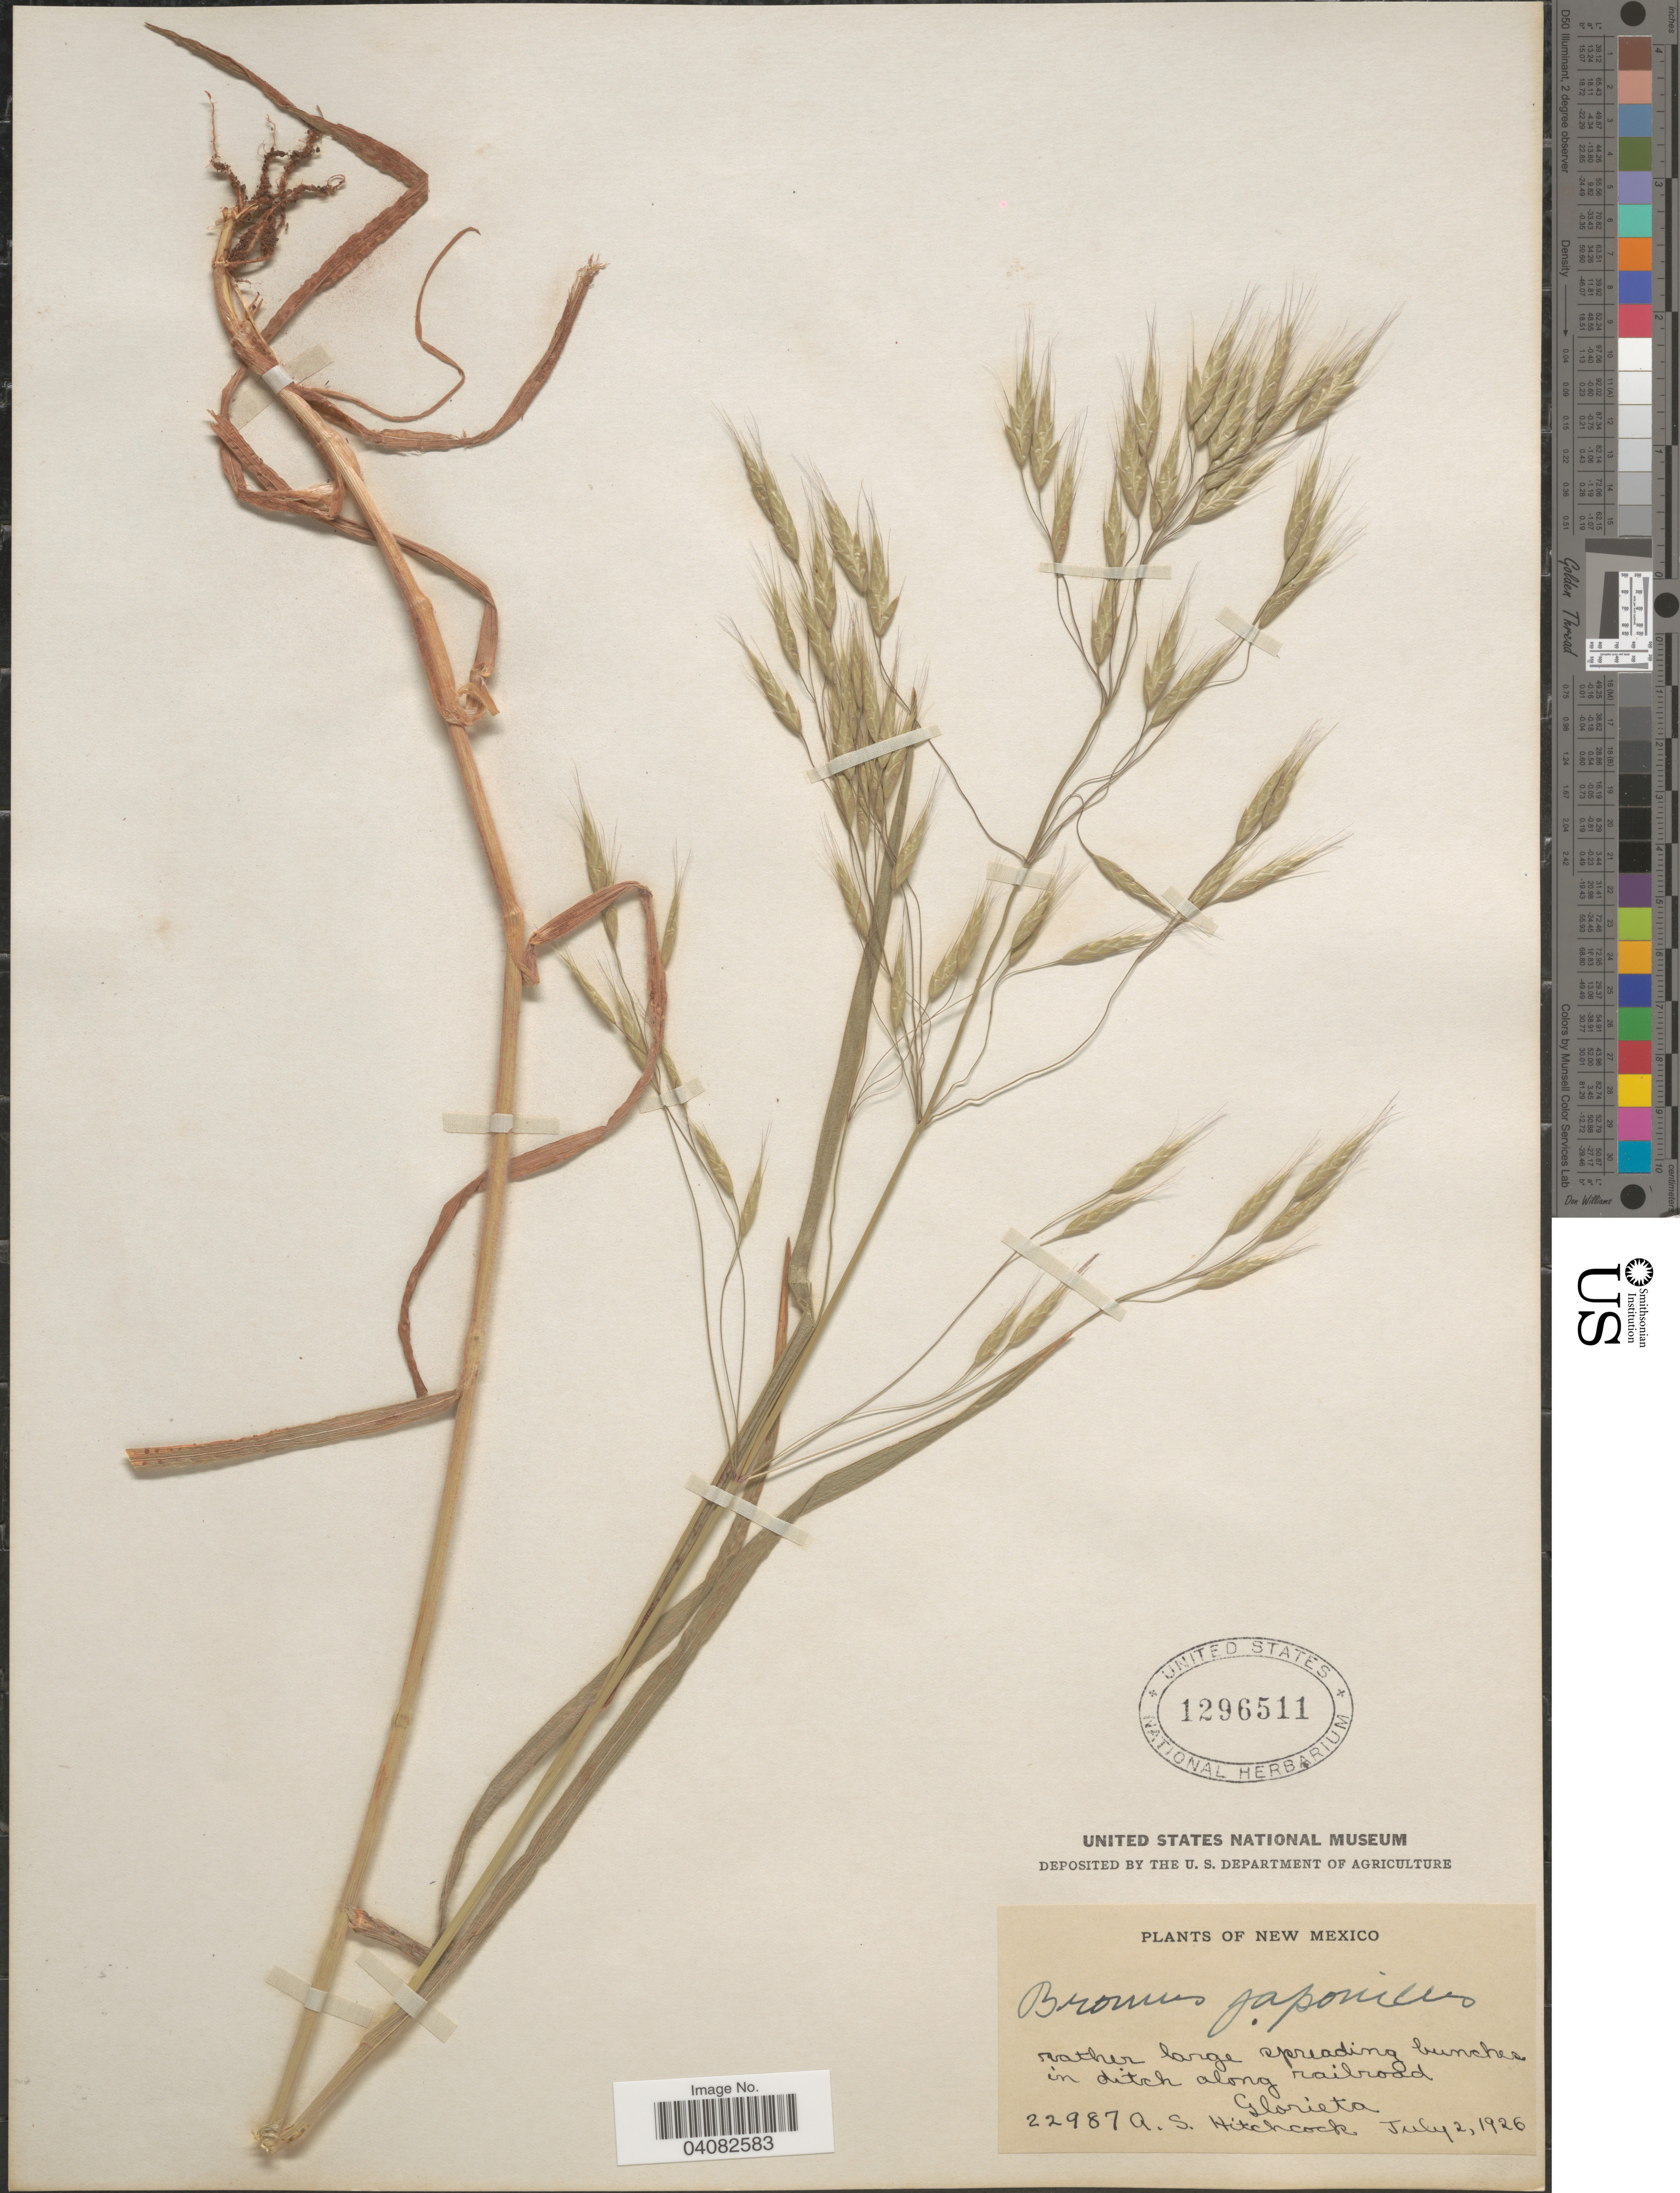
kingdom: Plantae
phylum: Tracheophyta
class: Liliopsida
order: Poales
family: Poaceae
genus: Bromus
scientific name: Bromus japonicus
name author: Houtt.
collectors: A. S. Hitchcock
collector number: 22987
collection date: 1926-07-02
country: United States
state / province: New Mexico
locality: Rather large spreading bunches in ditch along railroad. Glorieta.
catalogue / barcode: US 1296511